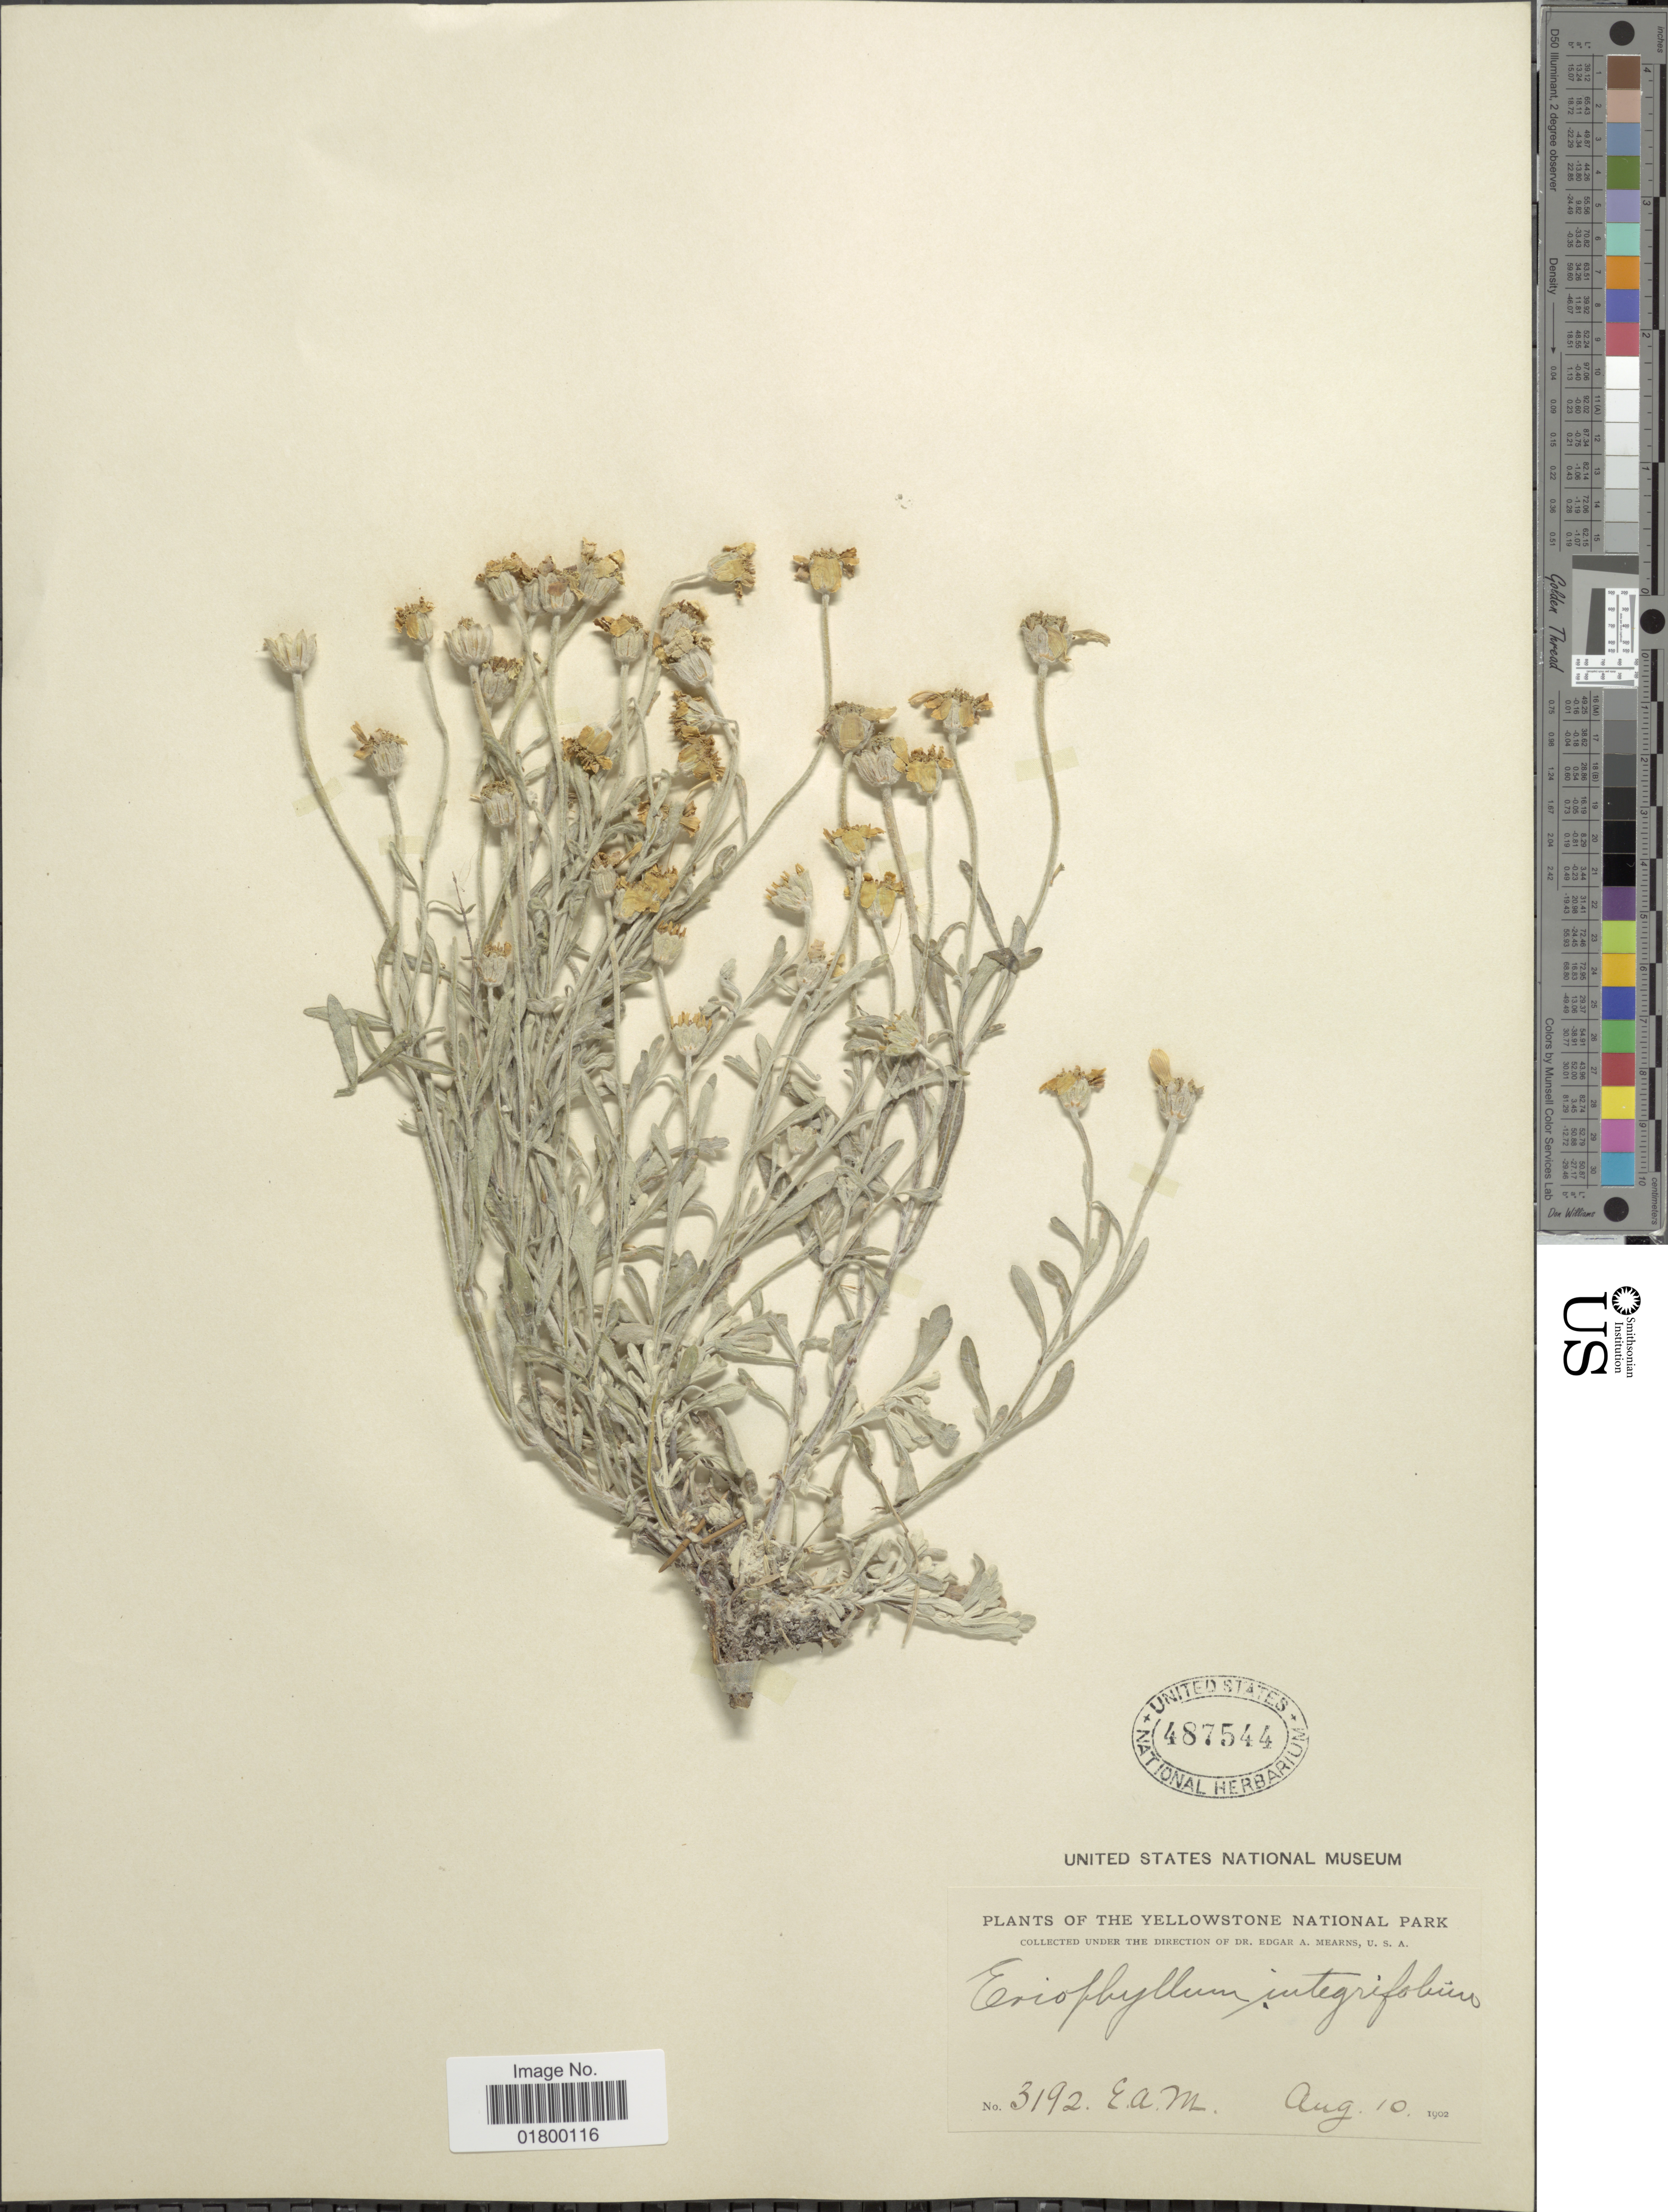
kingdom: Plantae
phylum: Tracheophyta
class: Magnoliopsida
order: Asterales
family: Asteraceae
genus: Eriophyllum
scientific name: Eriophyllum integrifolium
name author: (Hook.) Greene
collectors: E. A. Mearns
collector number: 3192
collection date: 1902-08-10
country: United States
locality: The Yellowstone National Park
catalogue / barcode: US 487544